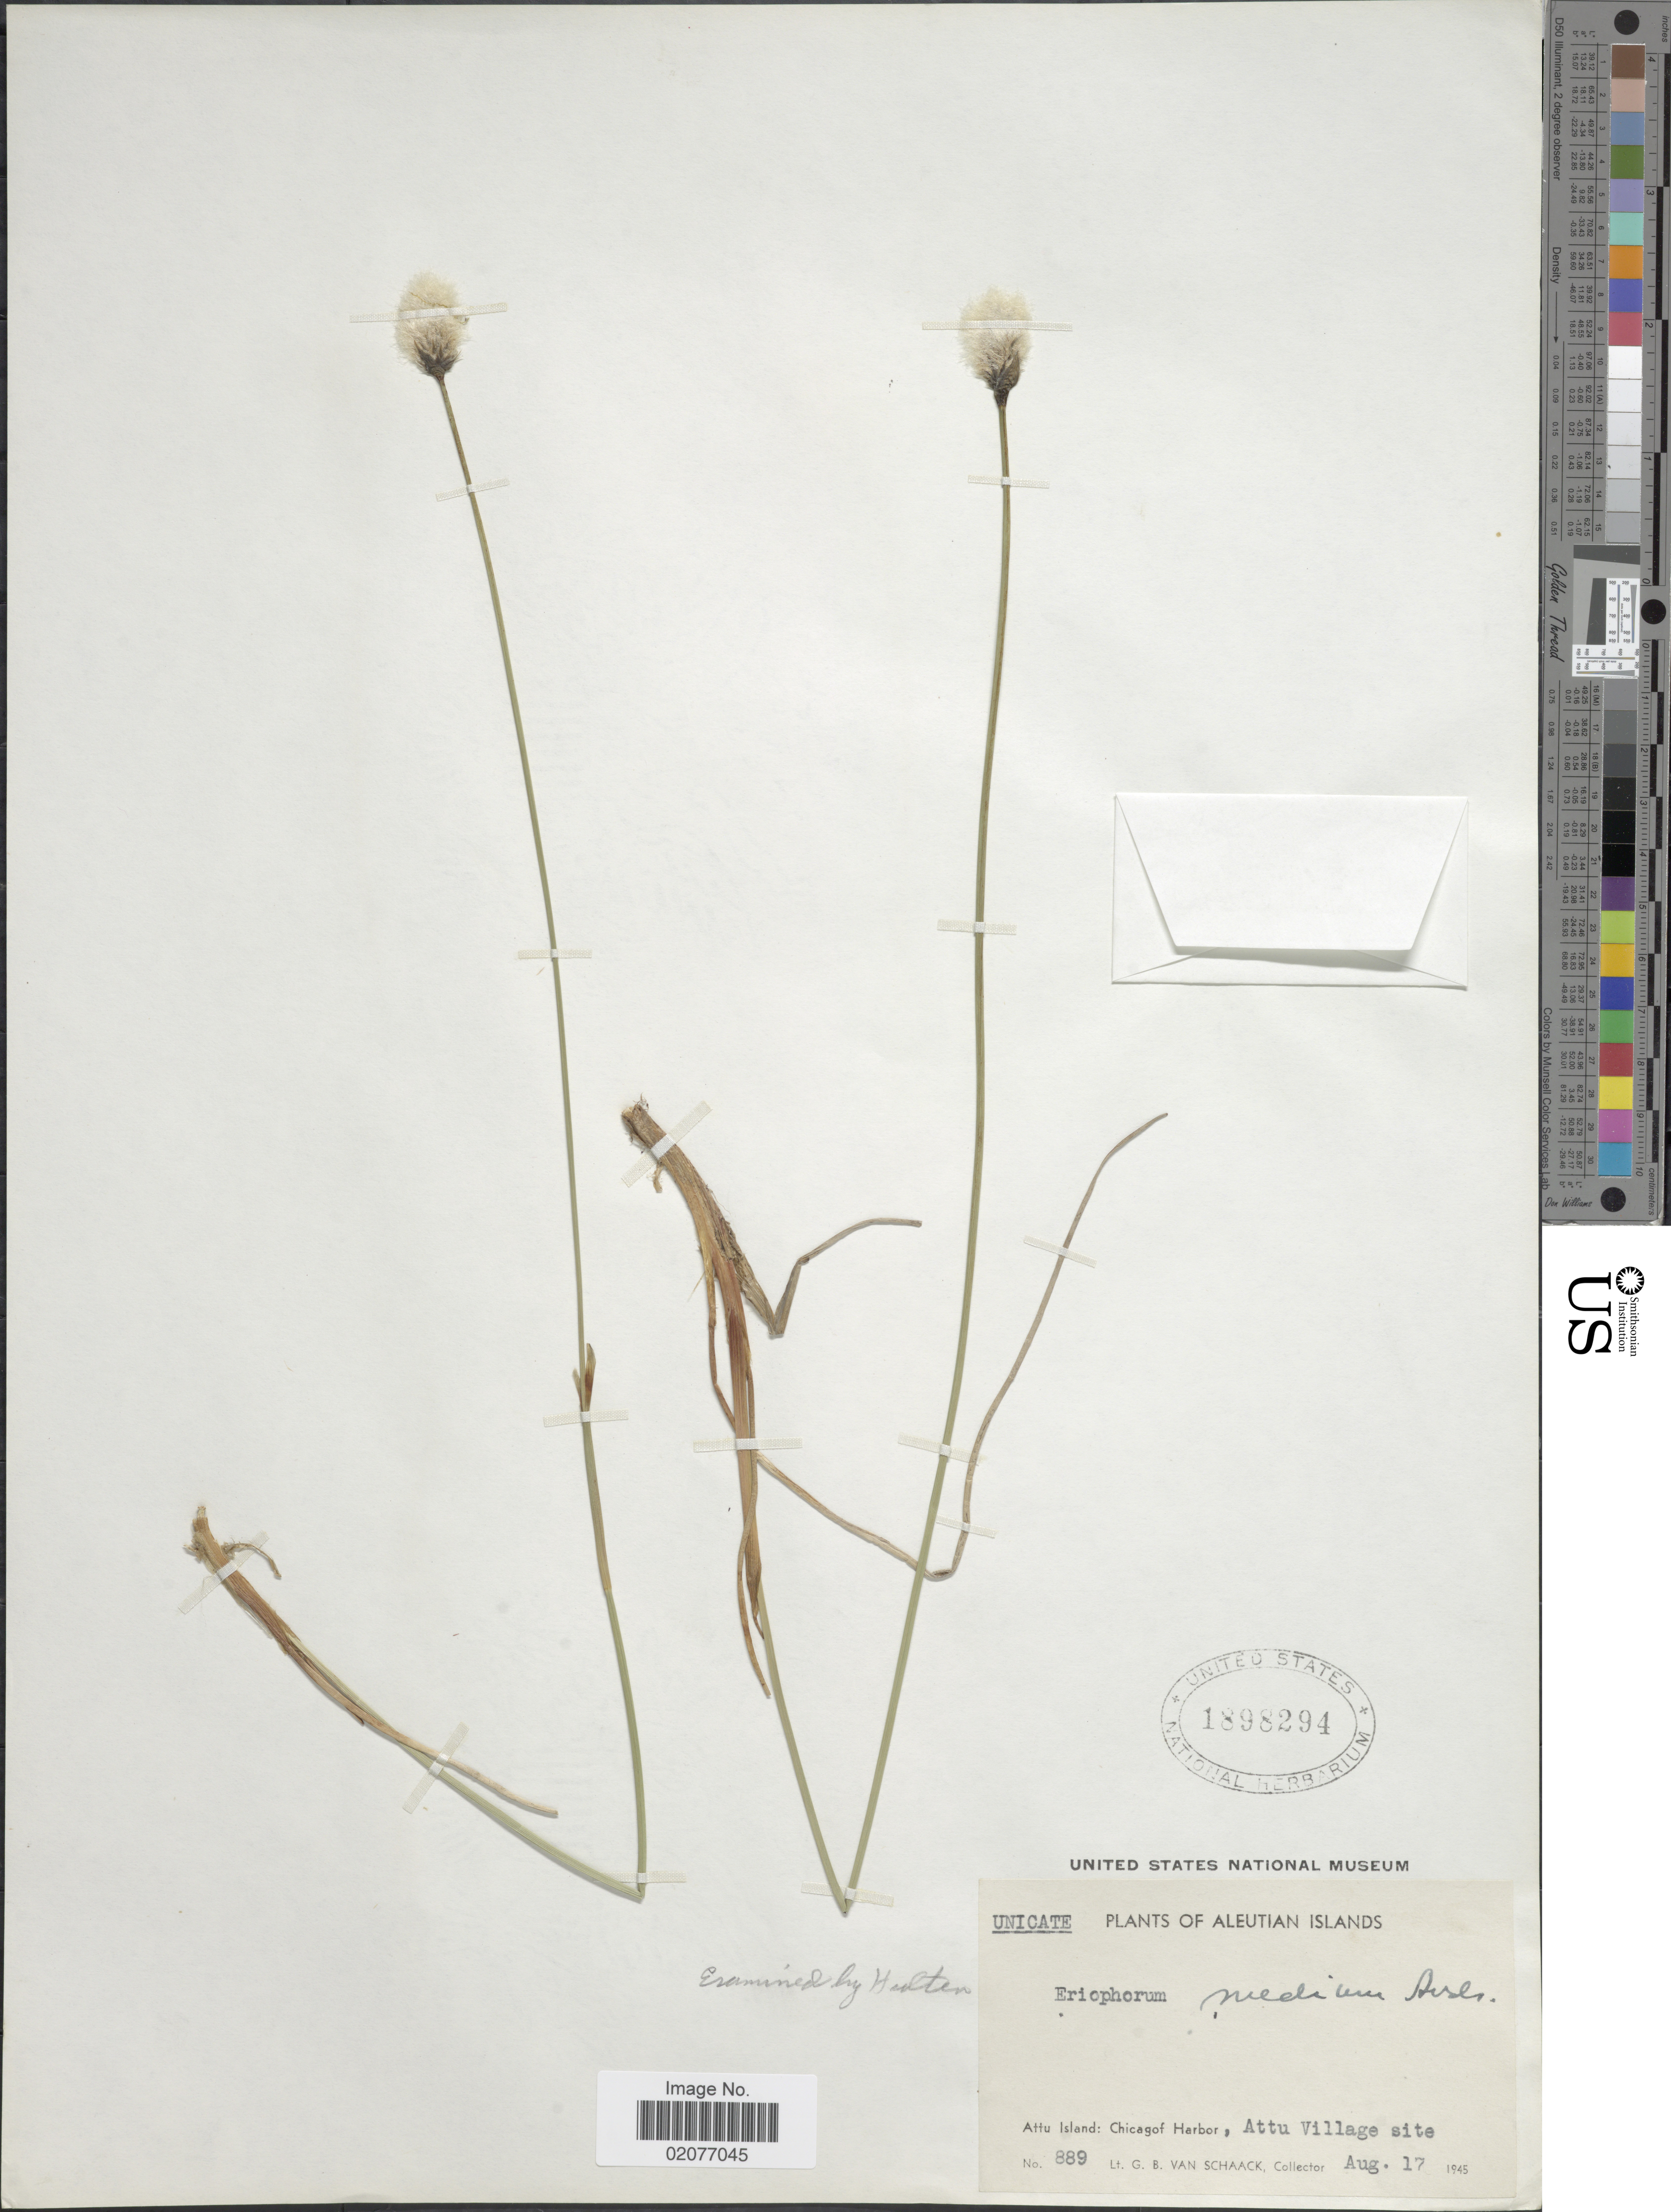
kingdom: Plantae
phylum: Tracheophyta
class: Liliopsida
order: Poales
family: Cyperaceae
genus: Eriophorum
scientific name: Eriophorum x medium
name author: Andersson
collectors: G. Van Schaak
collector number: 889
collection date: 1945-08-17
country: United States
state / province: Alaska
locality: Aleutian Islands, Attu Island: Chicagof Harbor, Attu Village site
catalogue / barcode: US 1898294